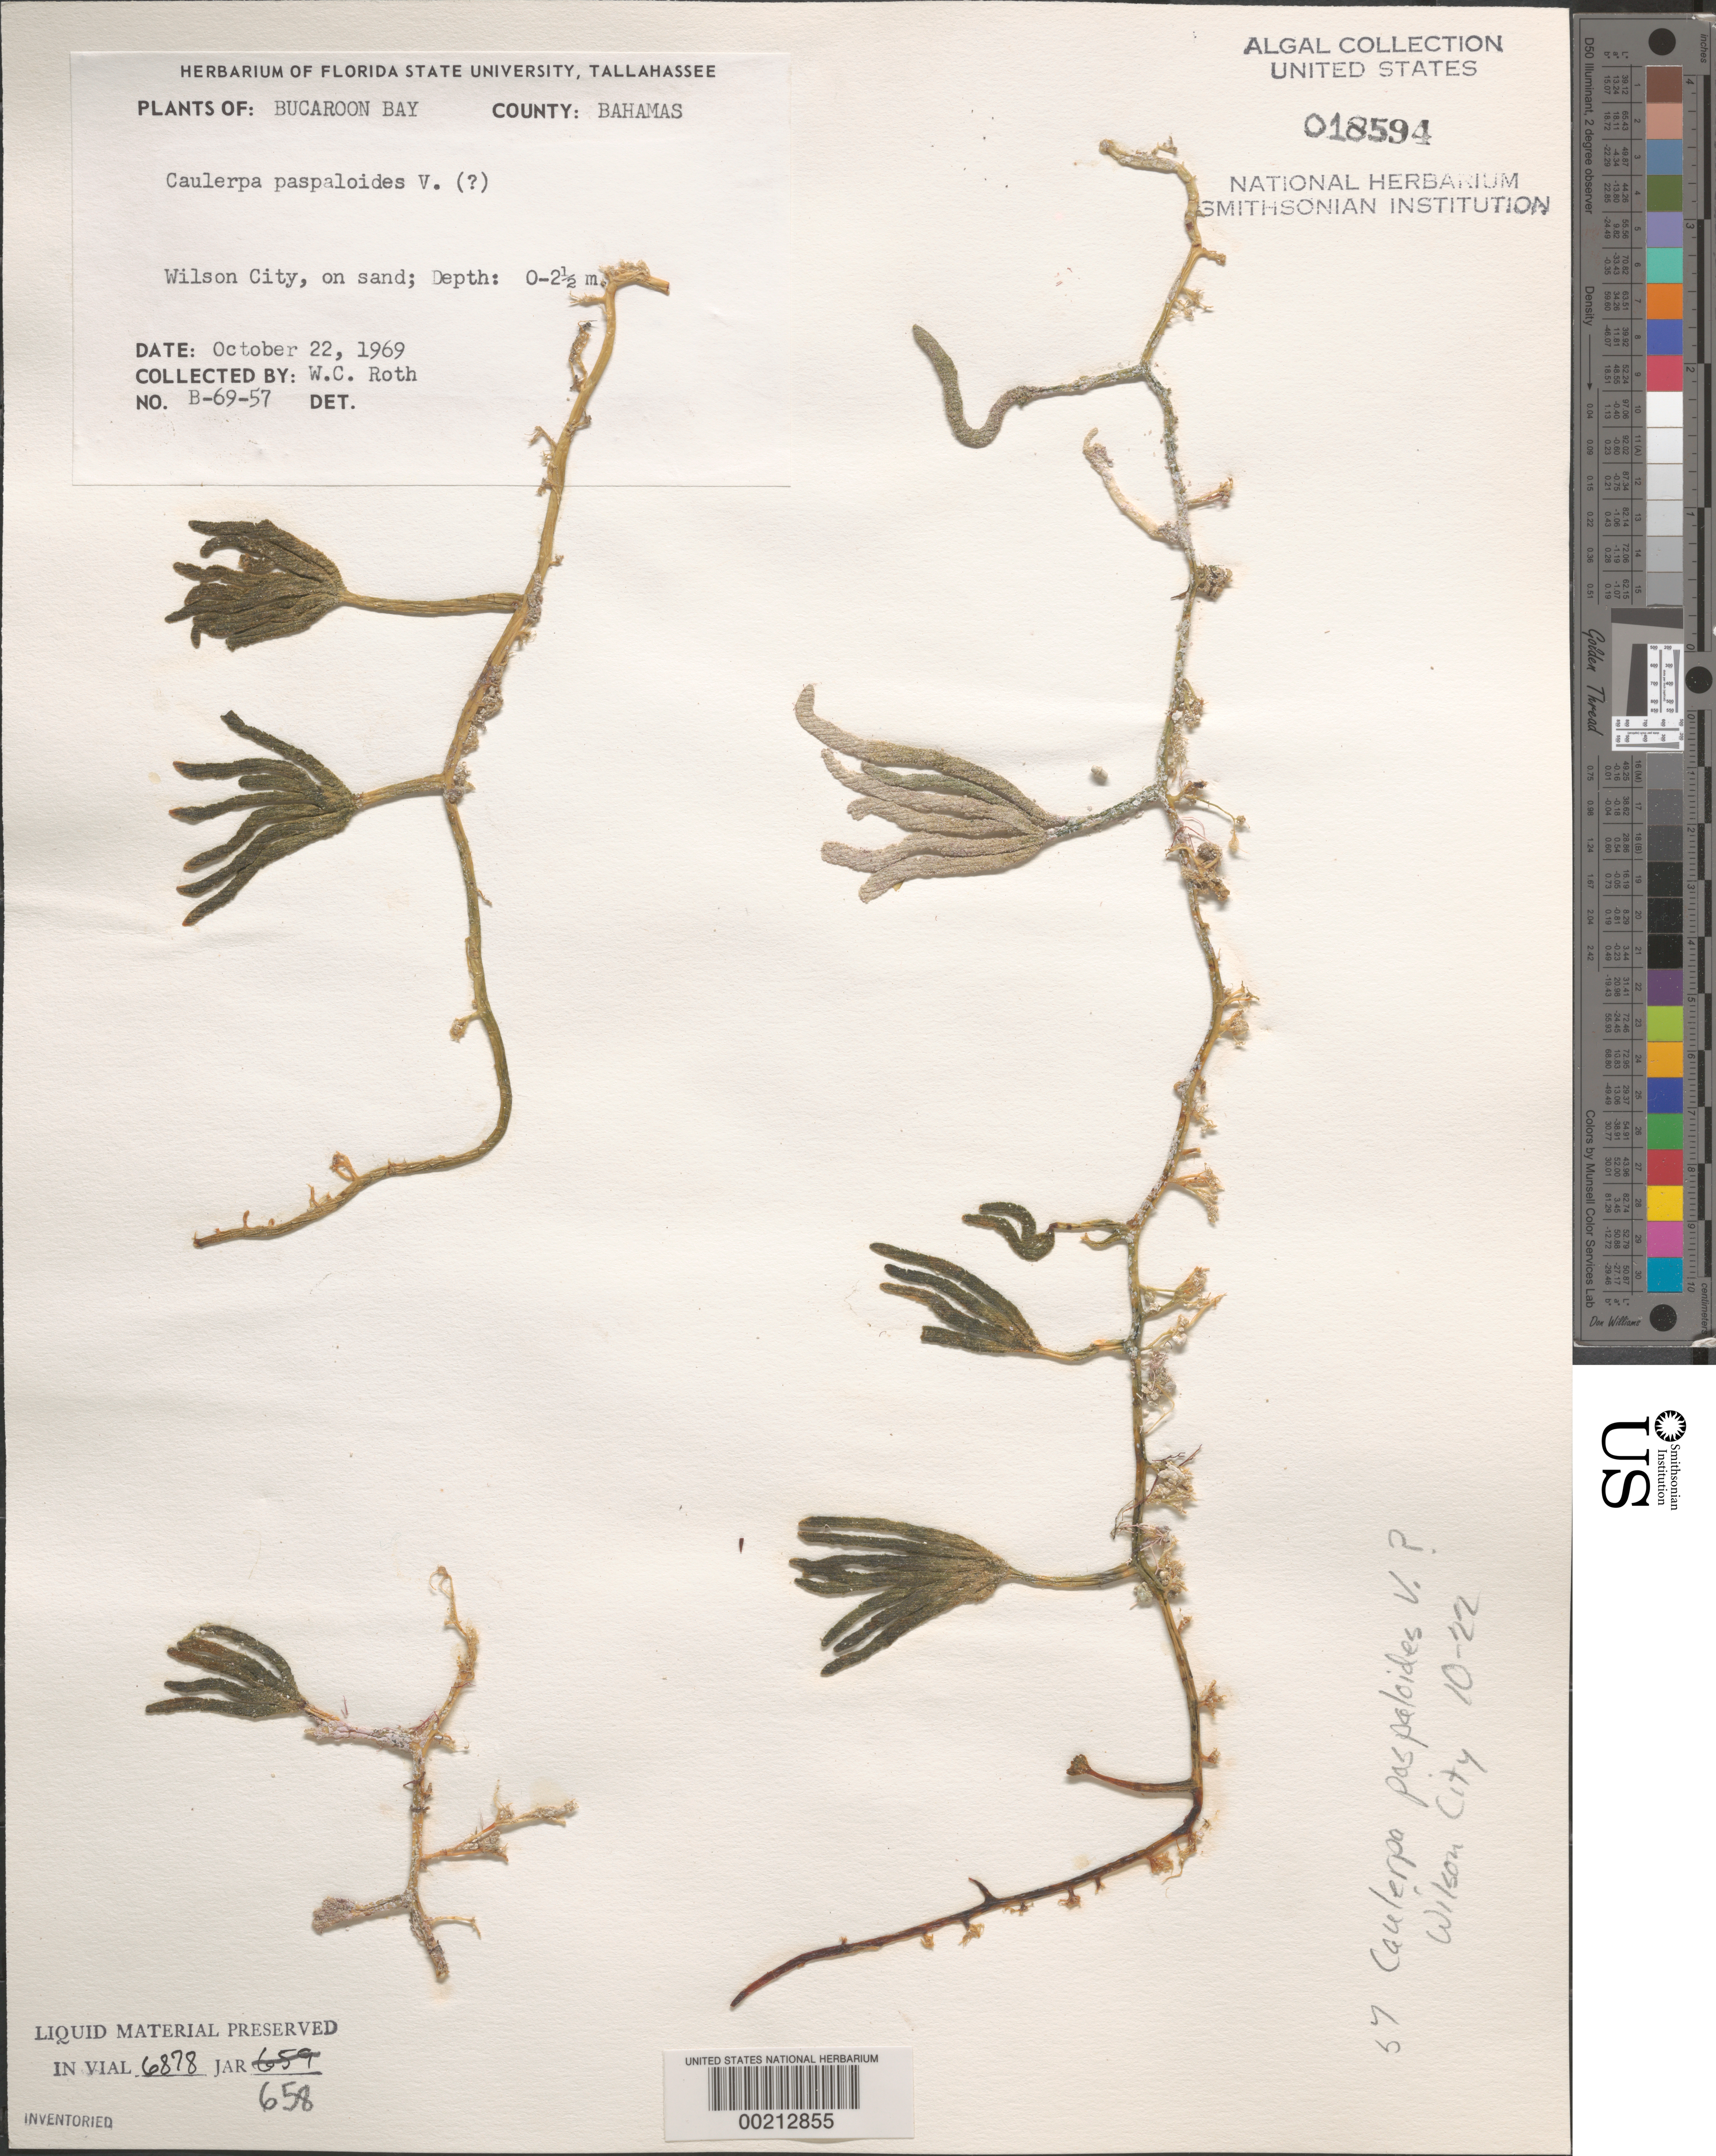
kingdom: Plantae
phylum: Chlorophyta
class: Ulvophyceae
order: Bryopsidales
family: Caulerpaceae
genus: Caulerpa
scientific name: Caulerpa paspaloides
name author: (Bory) Grev.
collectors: W. C. Roth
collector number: B-69-57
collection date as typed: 22 Oct 1969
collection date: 1969-10-22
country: Bahamas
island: Great Abaco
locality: Wilson City, Buckaroon Bay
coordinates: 26 22'00" N, 77 02'00" W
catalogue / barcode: US 18594